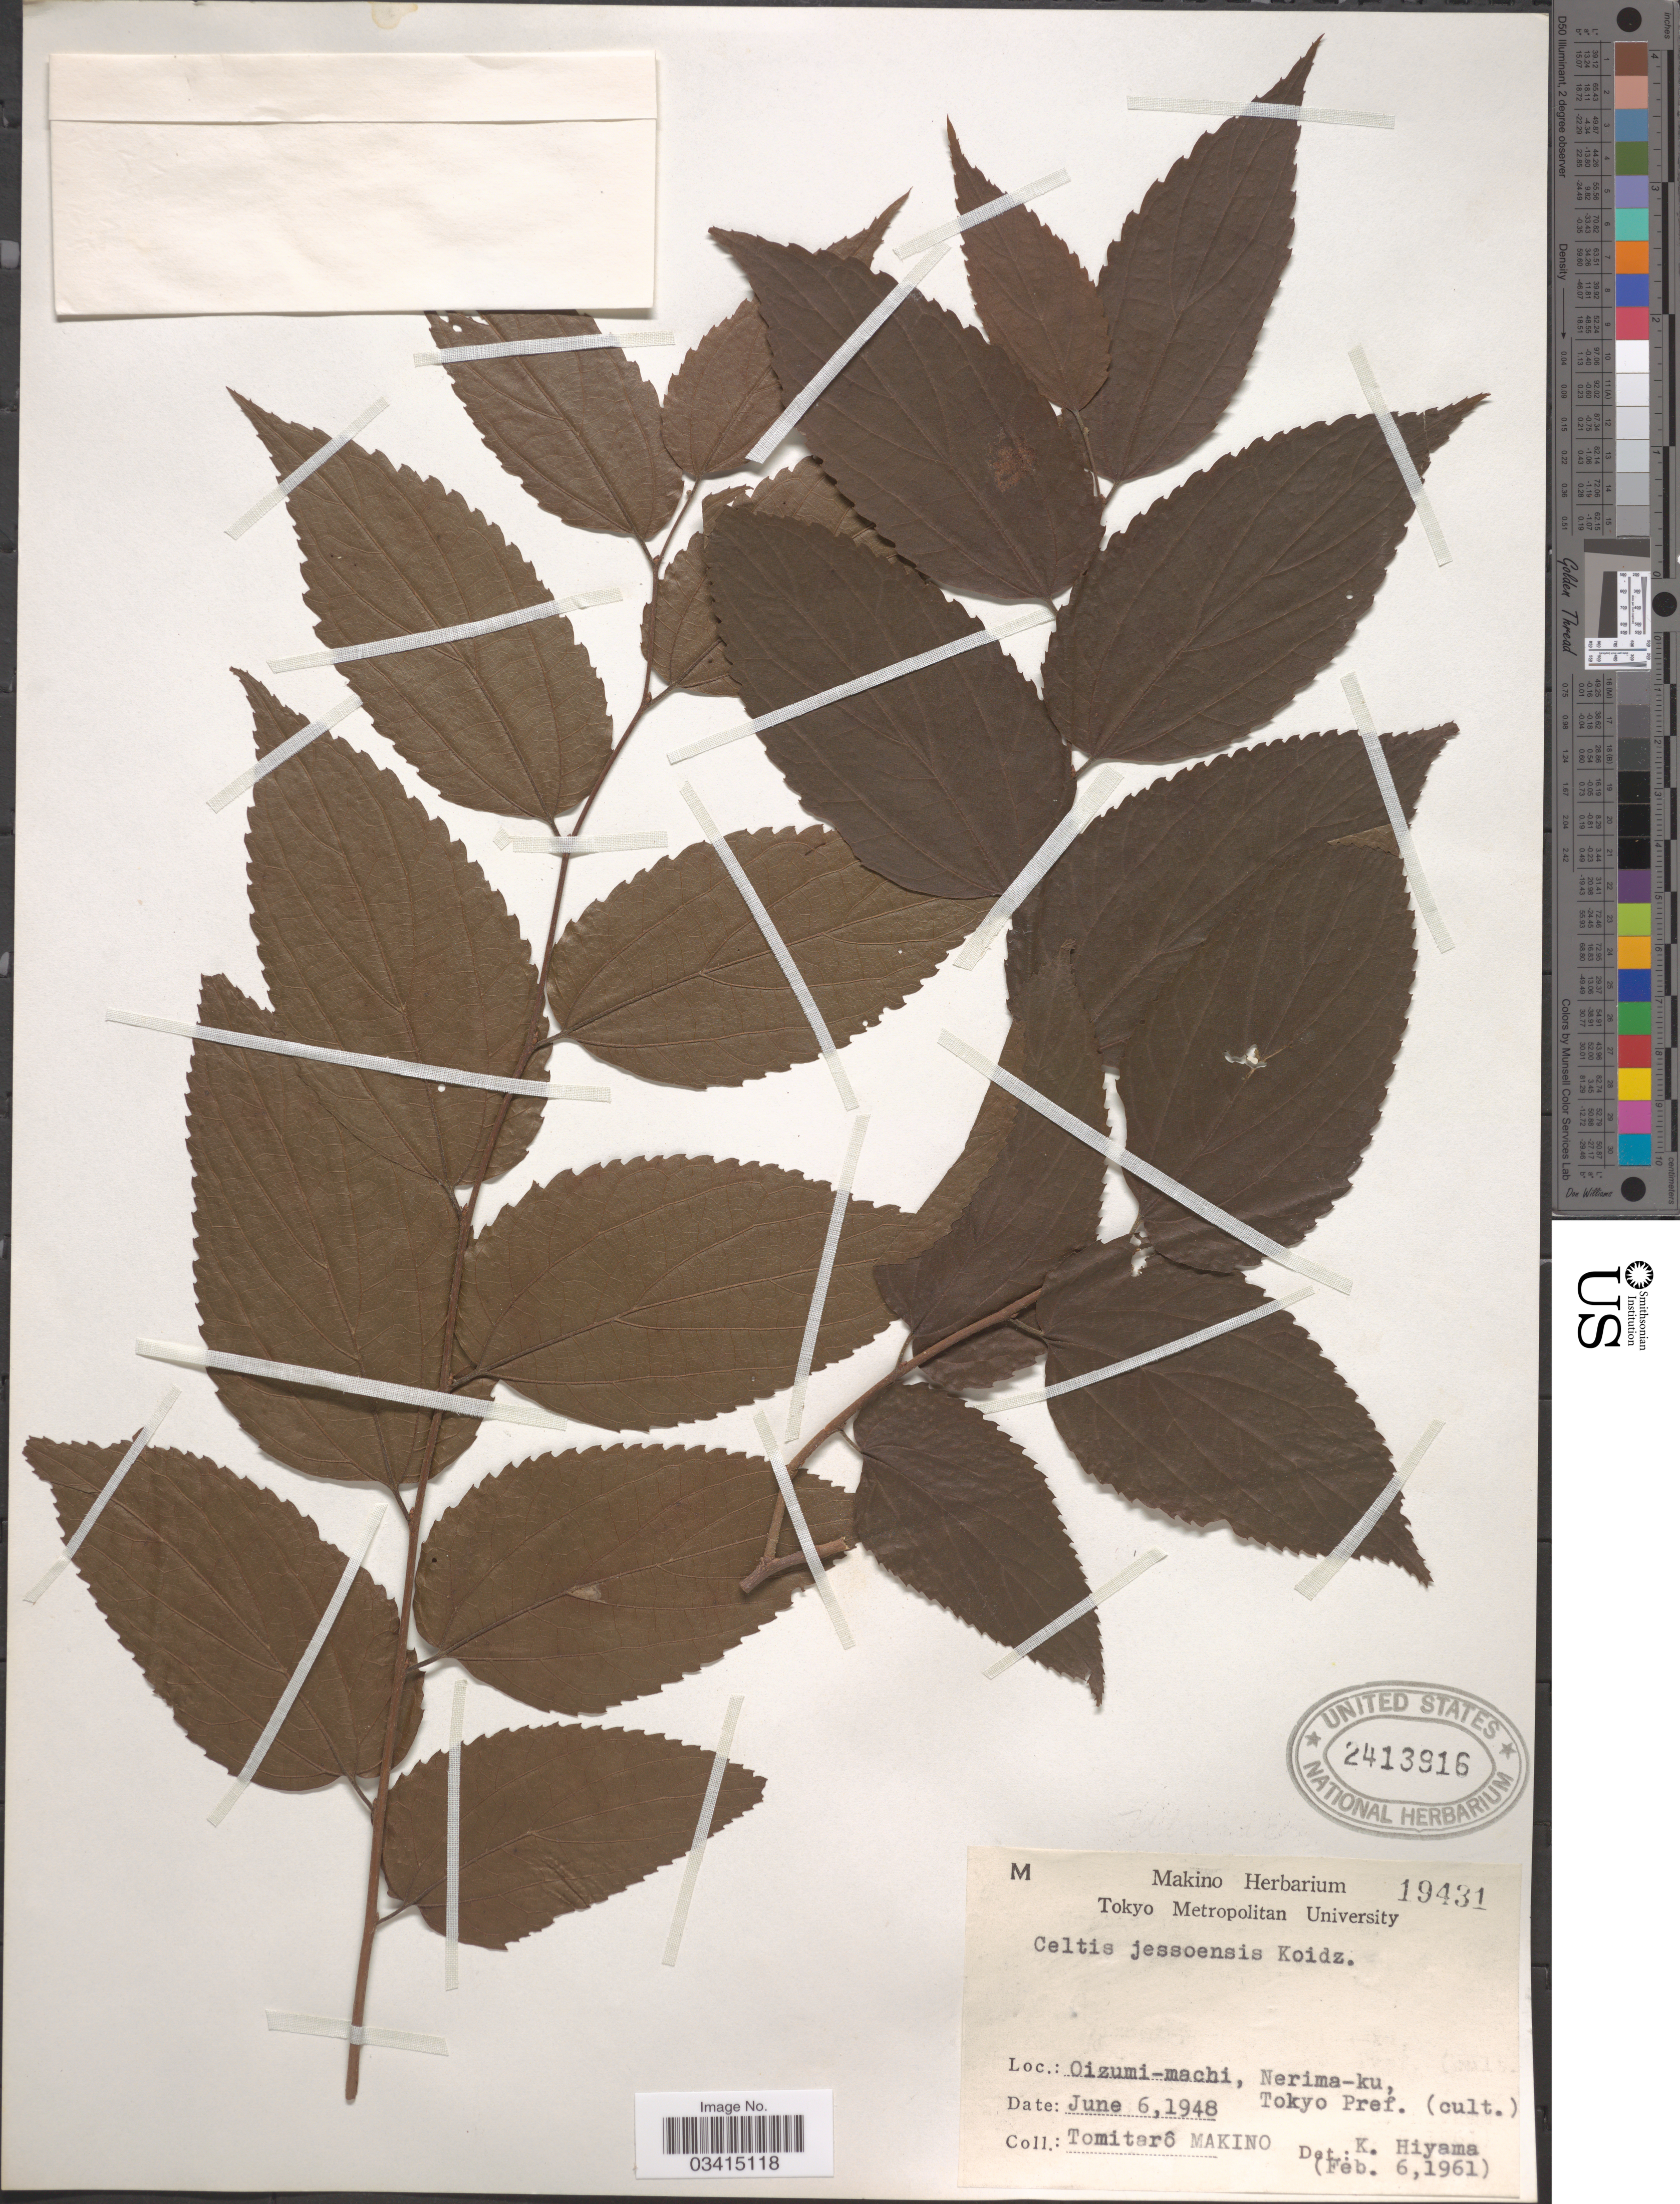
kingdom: Plantae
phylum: Tracheophyta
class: Magnoliopsida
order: Rosales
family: Cannabaceae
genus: Celtis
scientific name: Celtis jessoensis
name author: Koidz.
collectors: T. Makino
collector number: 19431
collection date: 1948-06-06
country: Japan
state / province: Tokyo, Federal City of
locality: Oizumi-machi, Nerima-ku, Tokyo Pref.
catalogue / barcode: US 2413916